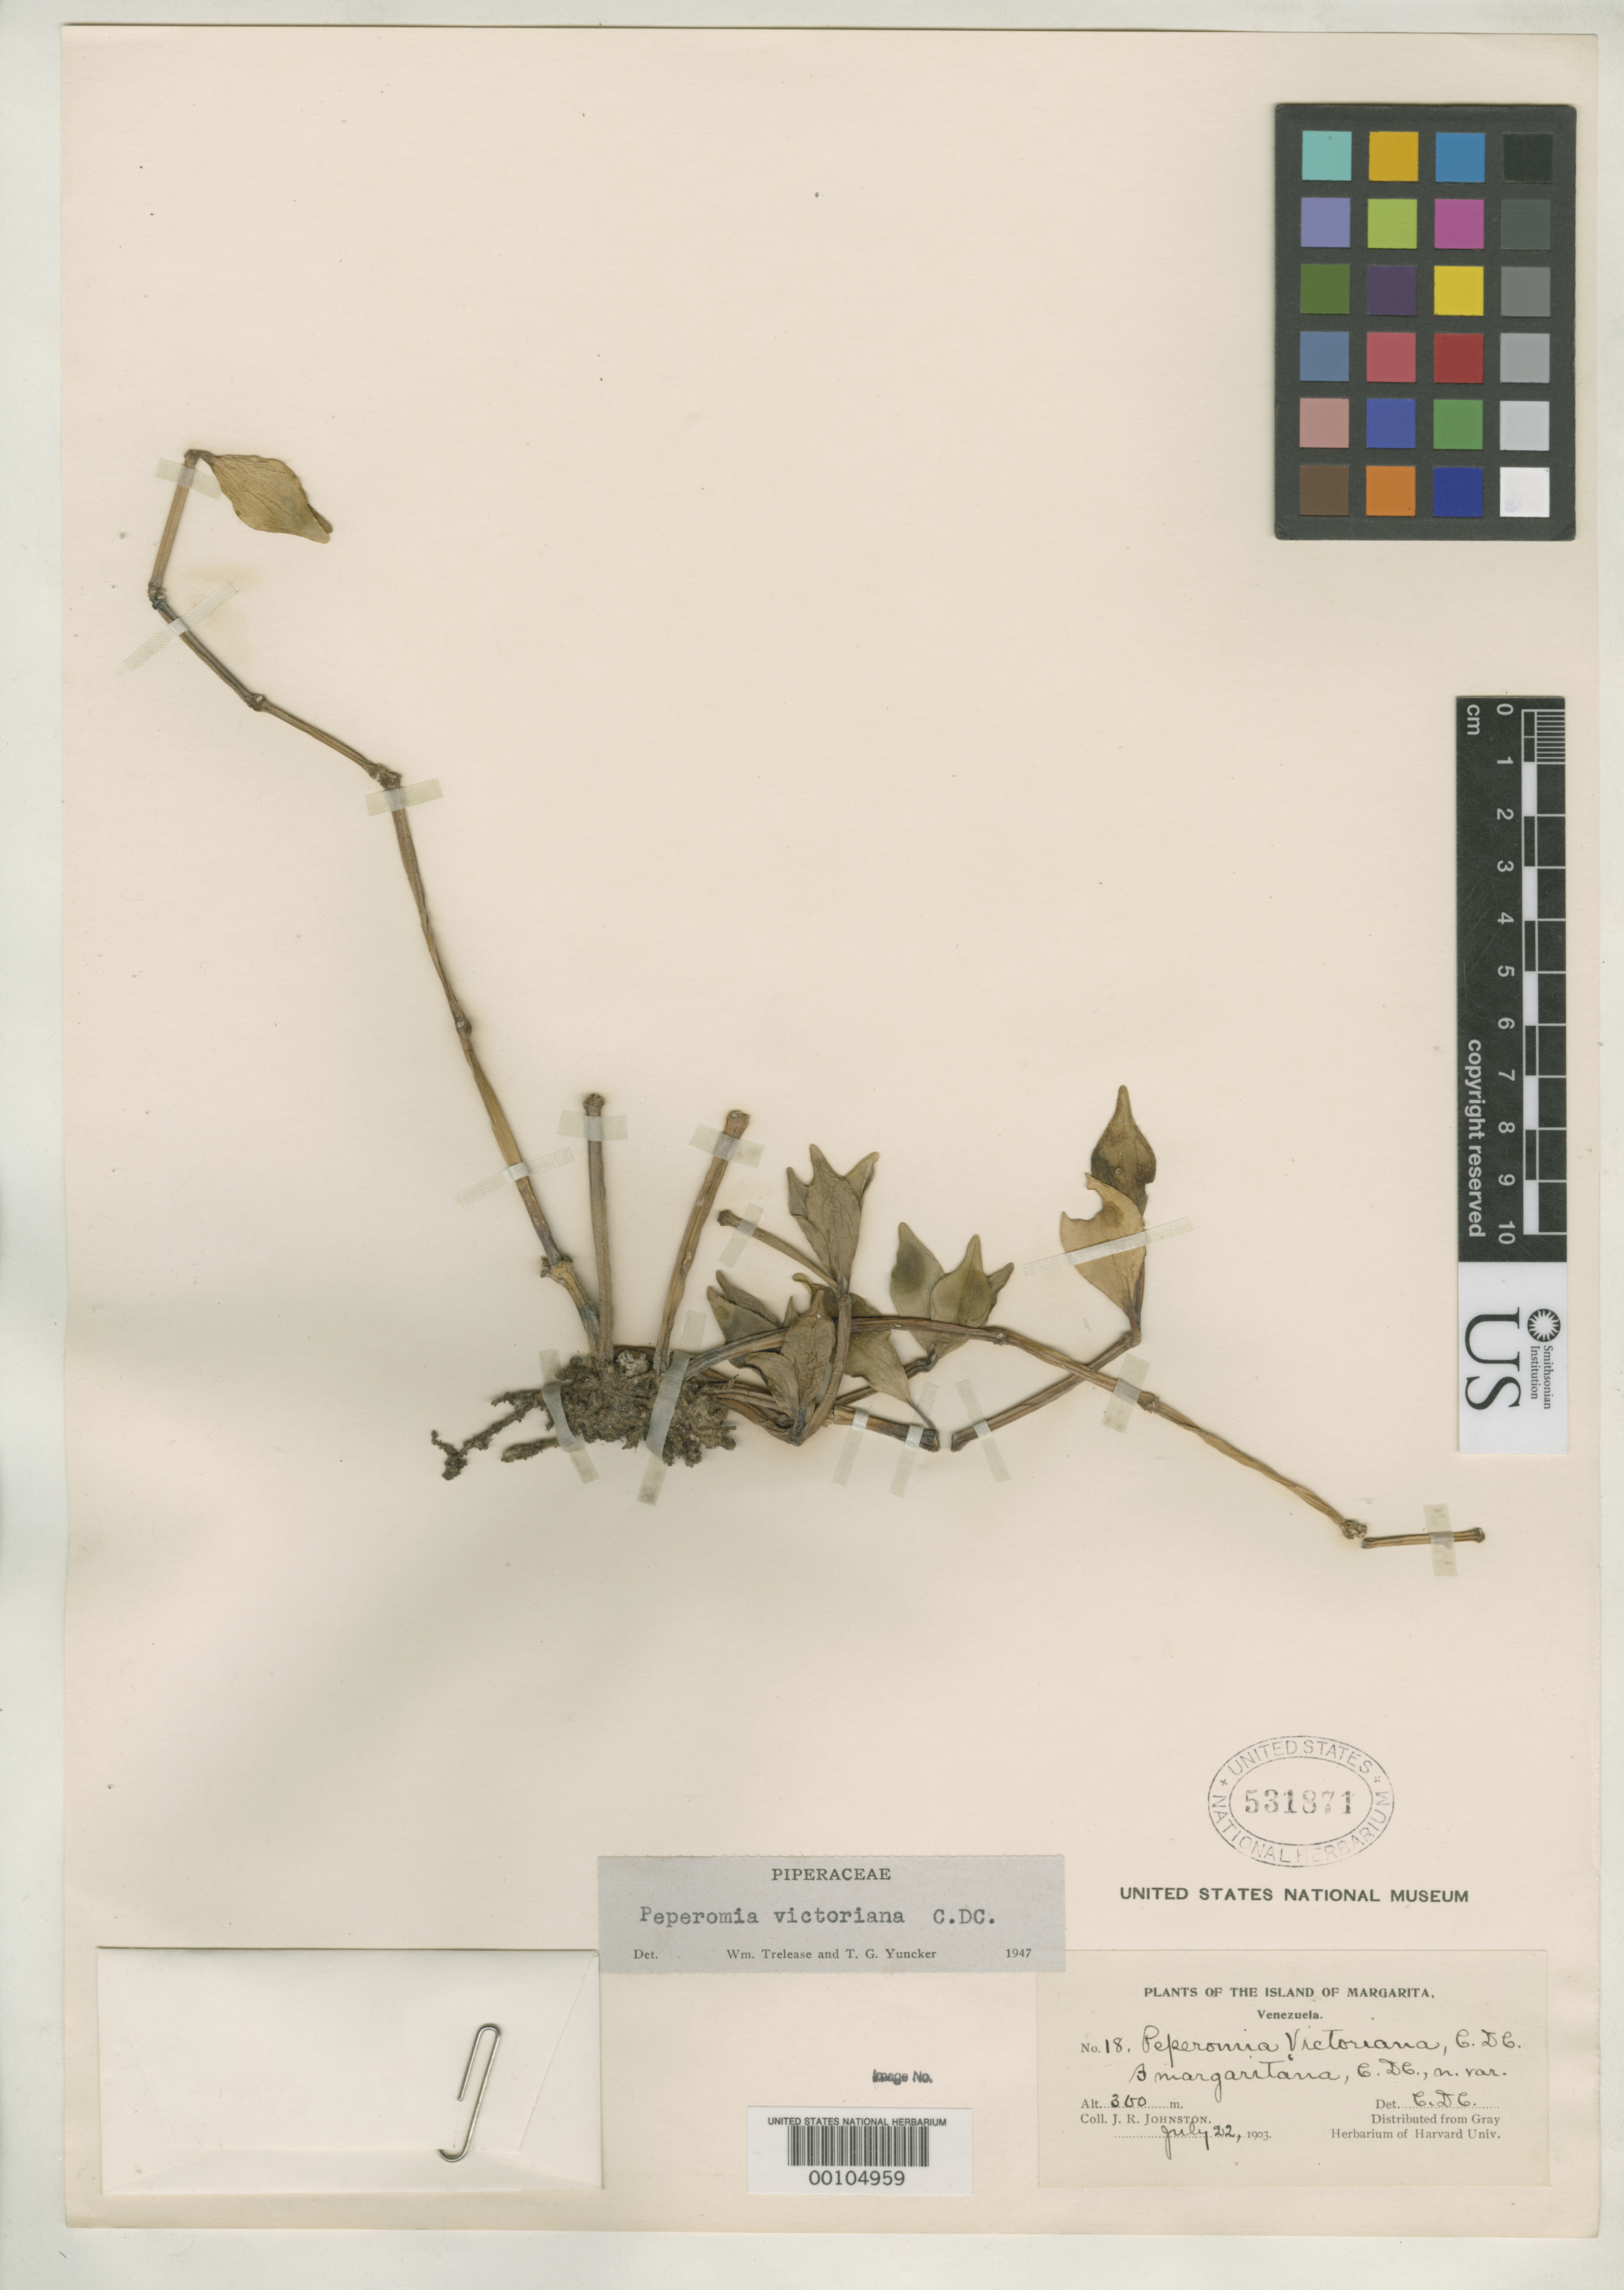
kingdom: Plantae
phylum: Tracheophyta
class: Magnoliopsida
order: Piperales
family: Piperaceae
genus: Peperomia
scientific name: Peperomia victoriana var. margaritana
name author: C. DC.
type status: Isotype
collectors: J. Johnston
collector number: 18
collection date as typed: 22 Jul 1903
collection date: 1903-07-22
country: Venezuela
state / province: Nueva Esparta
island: Margarita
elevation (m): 300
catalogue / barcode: US 531871